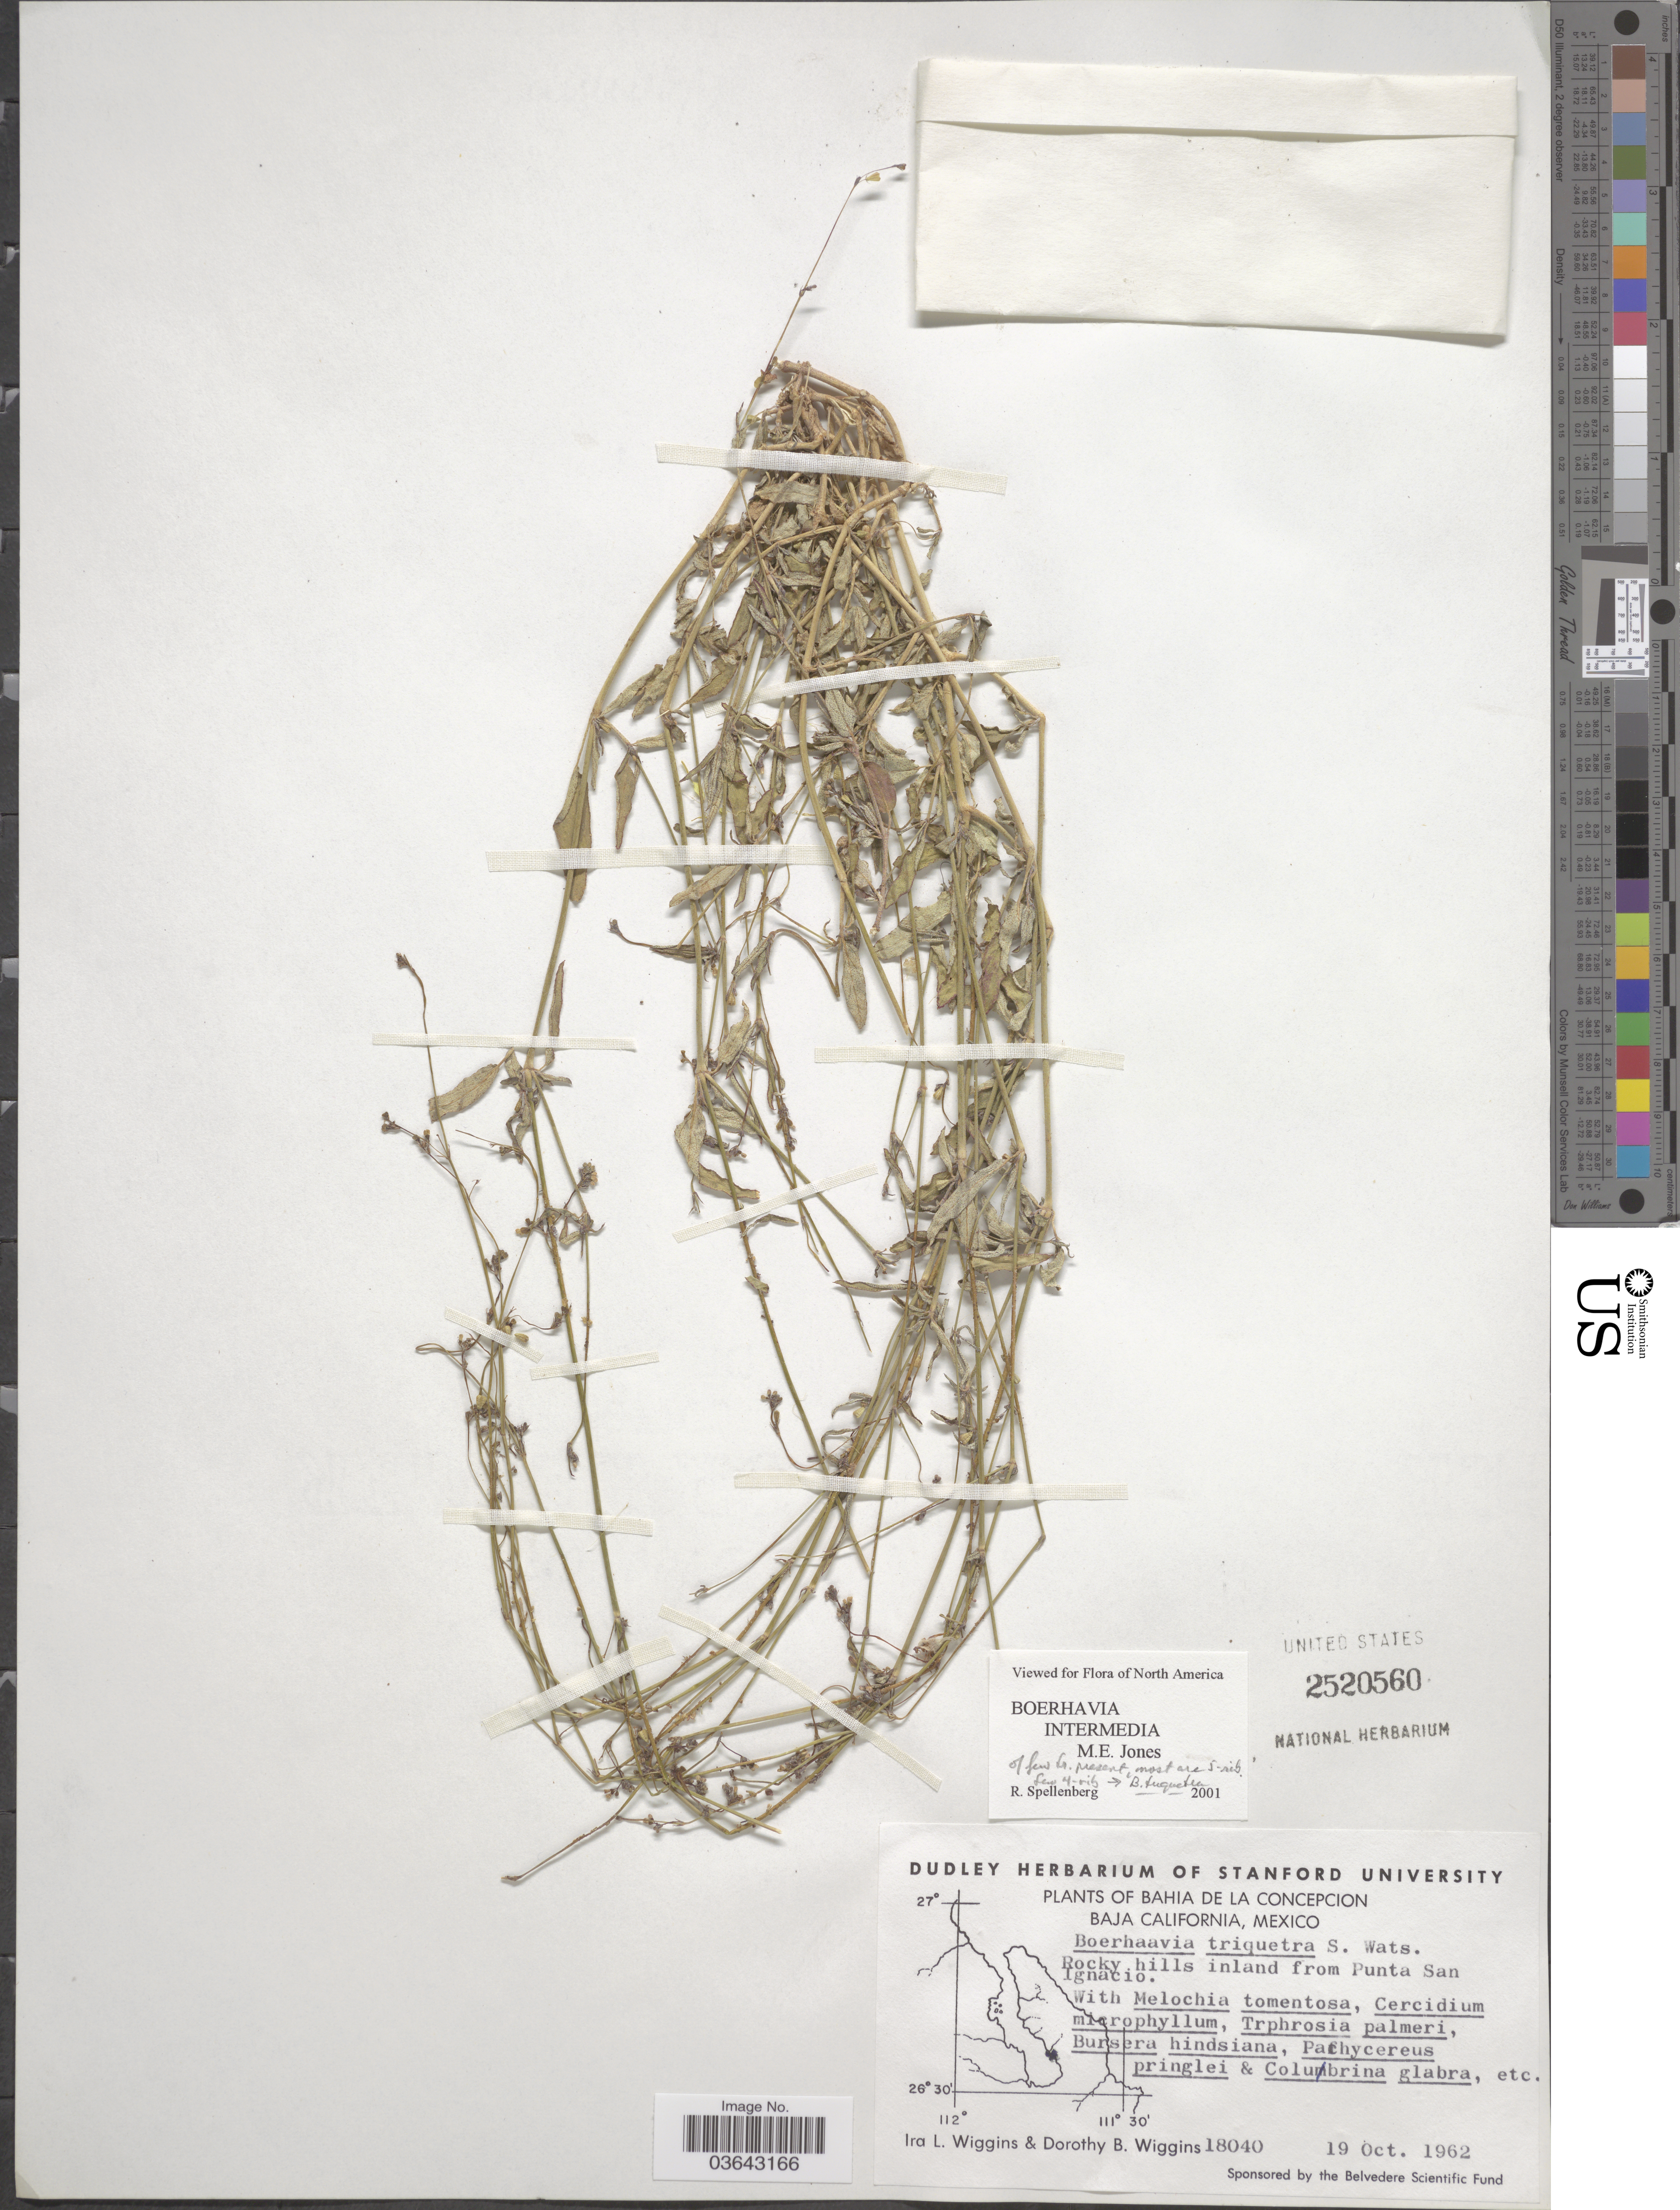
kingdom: Plantae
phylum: Tracheophyta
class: Magnoliopsida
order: Caryophyllales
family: Nyctaginaceae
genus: Boerhavia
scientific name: Boerhavia intermedia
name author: M.E. Jones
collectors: I. L. Wiggins & D. B. Wiggins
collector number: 18040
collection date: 1962-10-19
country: Mexico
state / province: Baja California Sur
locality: Bahia de la Concepcion. Rocky hills inland from Punta San Ignacio.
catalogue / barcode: US 2520560